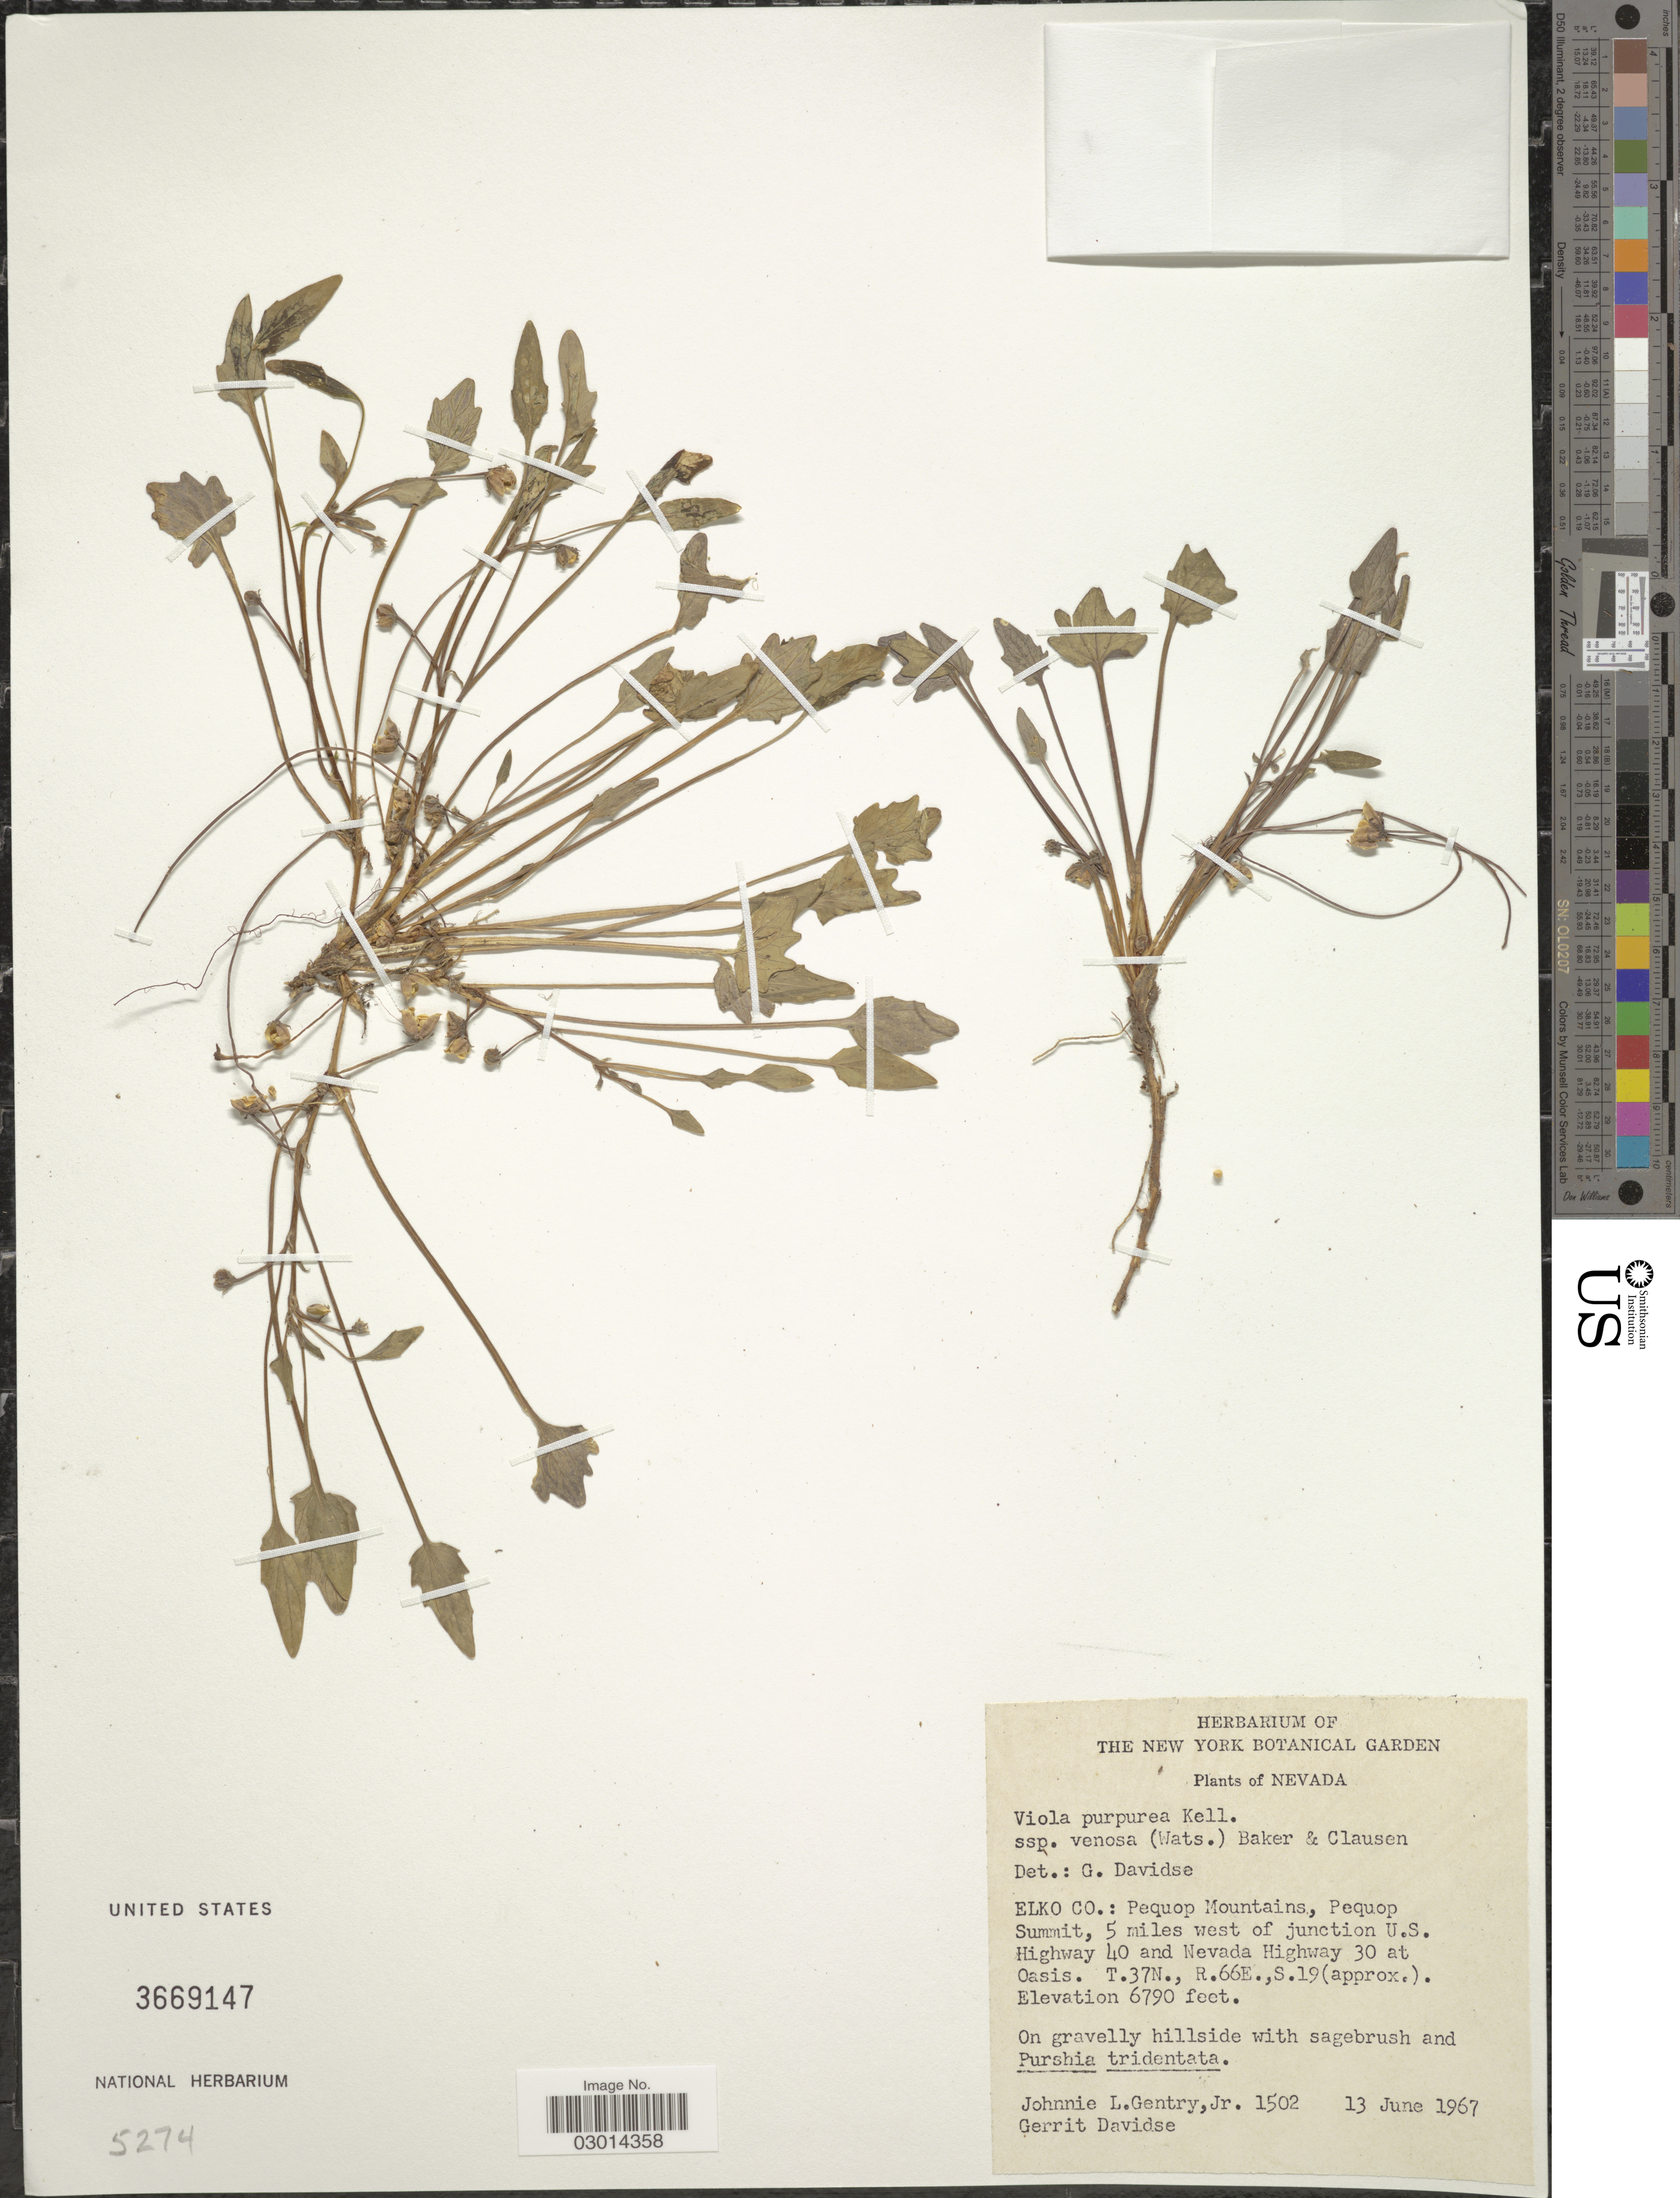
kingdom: Plantae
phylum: Tracheophyta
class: Magnoliopsida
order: Malpighiales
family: Violaceae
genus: Viola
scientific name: Viola purpurea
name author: Kellogg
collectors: J. L. Gentry & G. Davidse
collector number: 1502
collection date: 1967-06-13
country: United States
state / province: Nevada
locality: Elko Co.: Pequop Mountains, Pequop Summit, 5 miles west of junction U.S. Highway 40 and Nevada Highway 30 at Oasis. T37N., R66E. S.19 (approx.).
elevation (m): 2070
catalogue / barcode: US 3669147